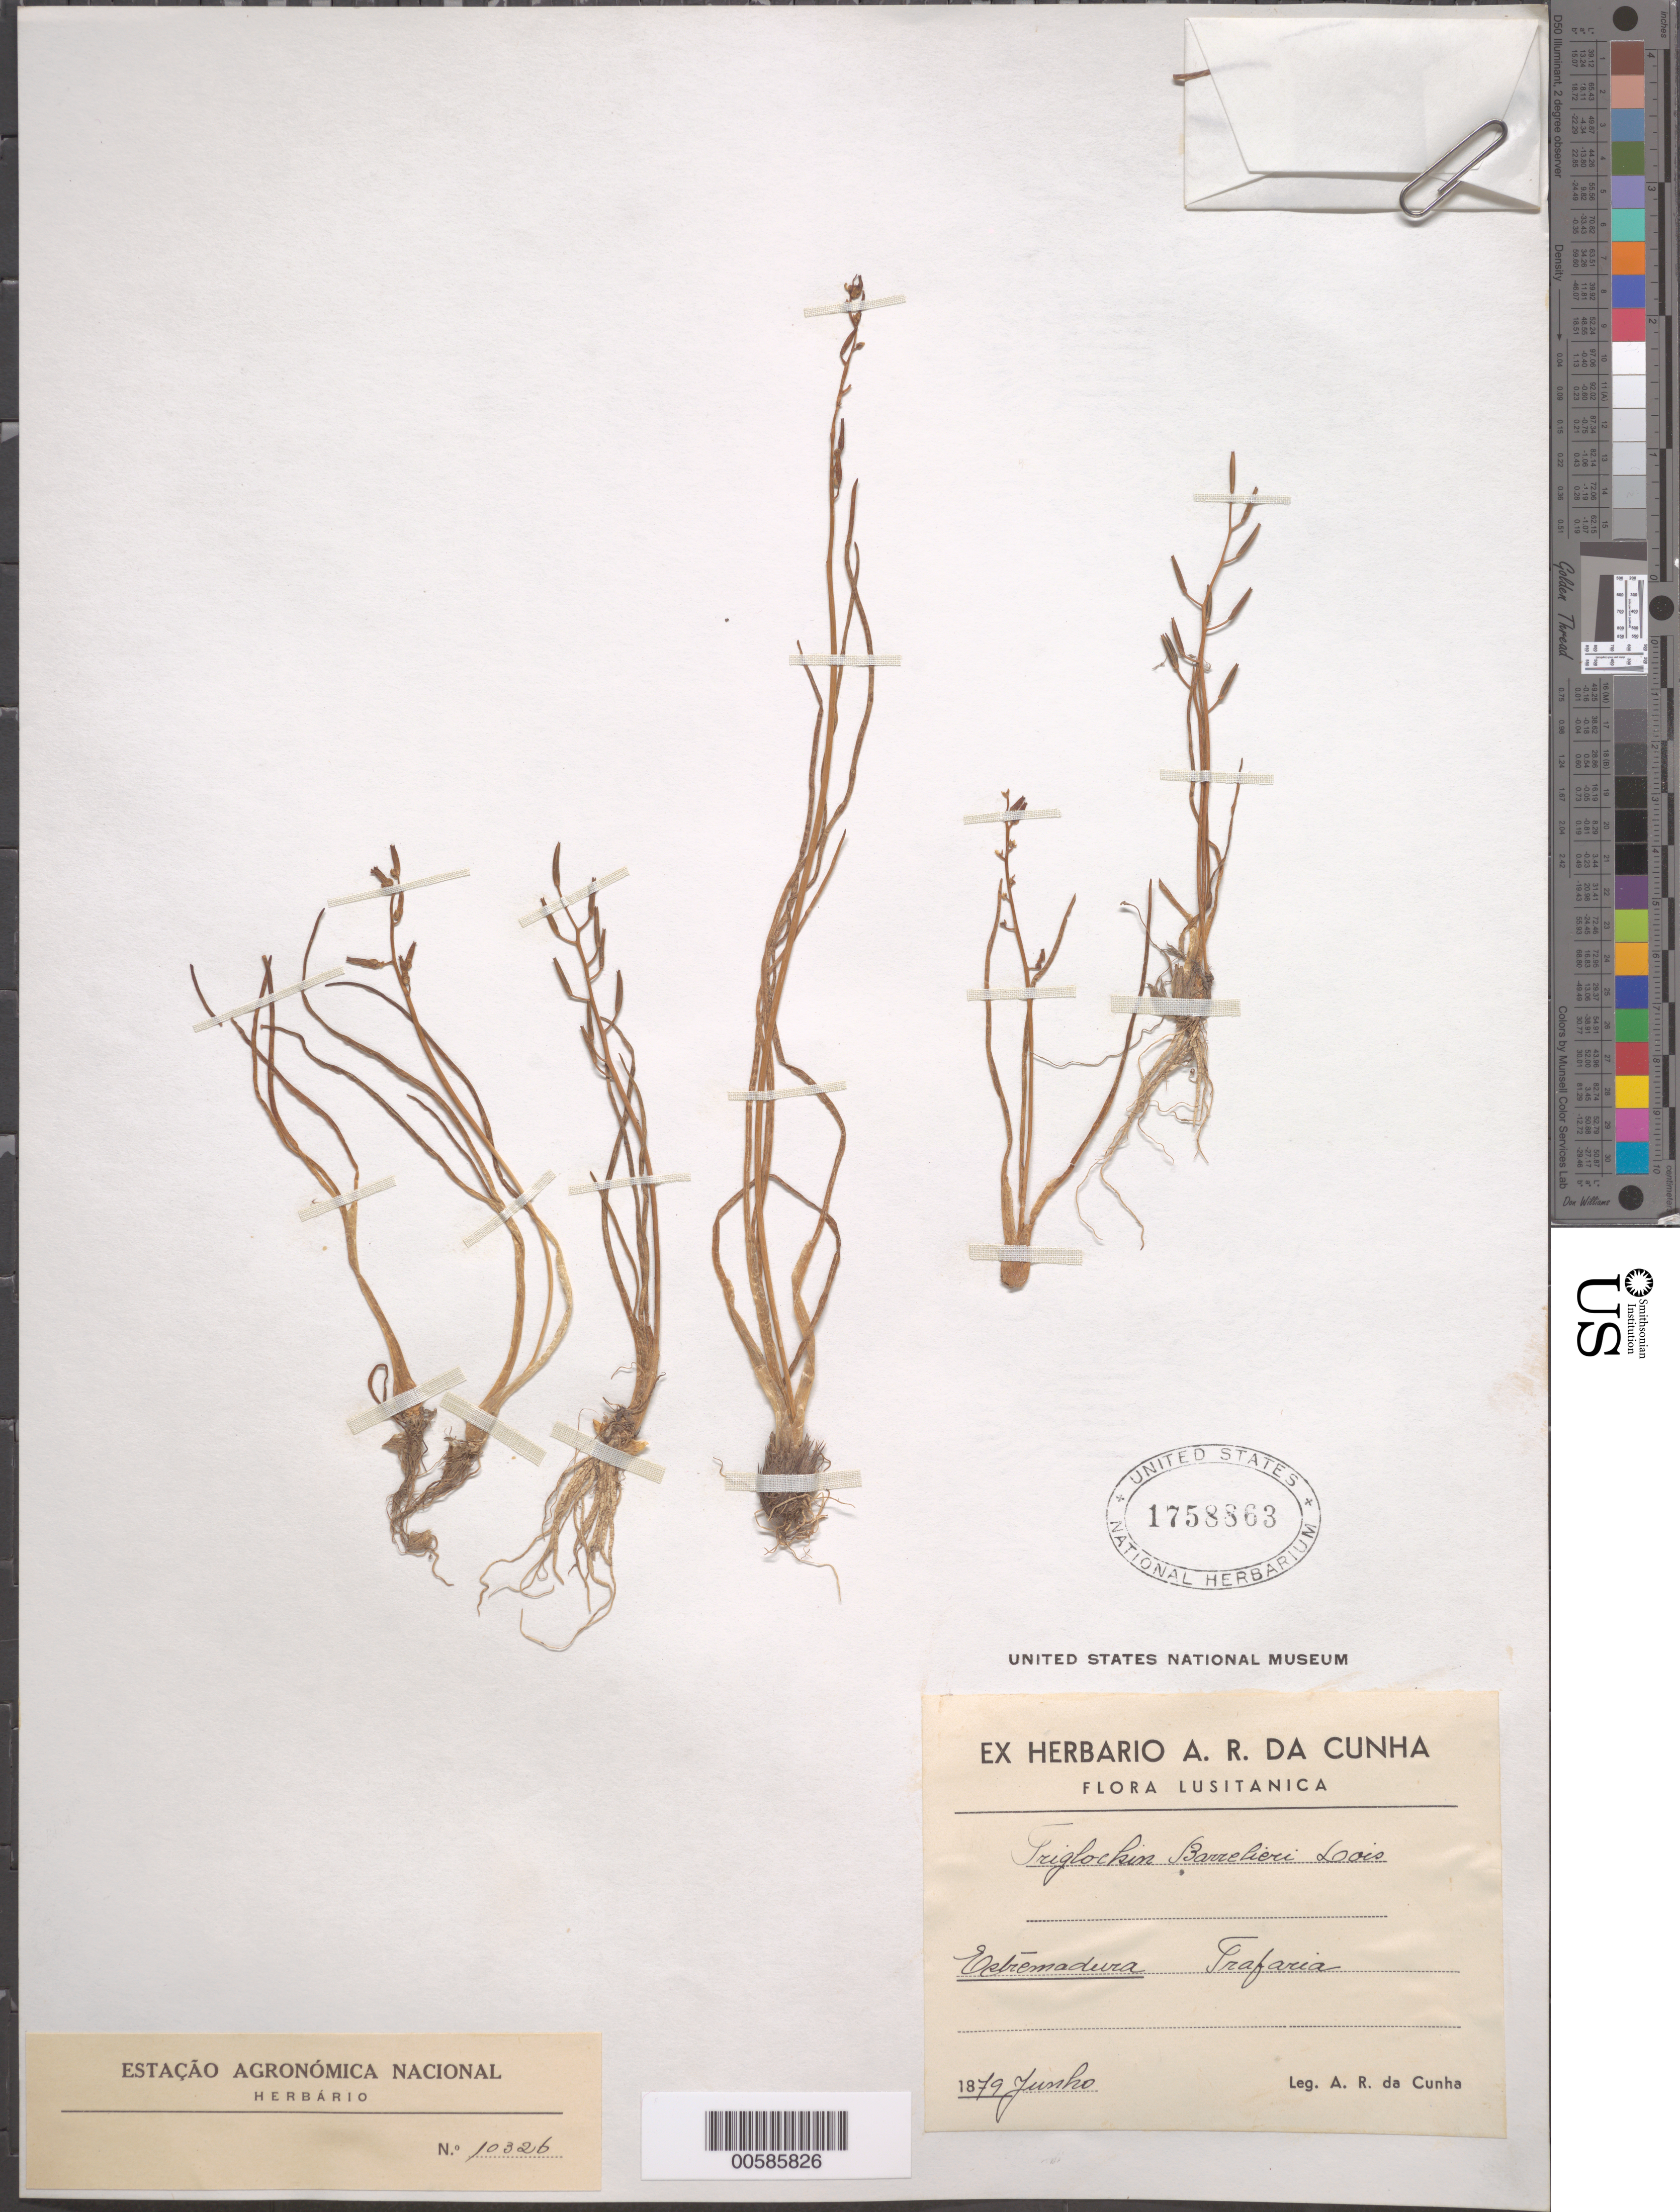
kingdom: Plantae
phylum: Tracheophyta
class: Liliopsida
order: Alismatales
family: Juncaginaceae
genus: Triglochin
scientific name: Triglochin sp.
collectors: A. da Cunha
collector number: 1032b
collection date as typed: Jun 1879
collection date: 1879-06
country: Portugal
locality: Lusitania, Estremadura, Trafaria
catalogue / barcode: US 1758863